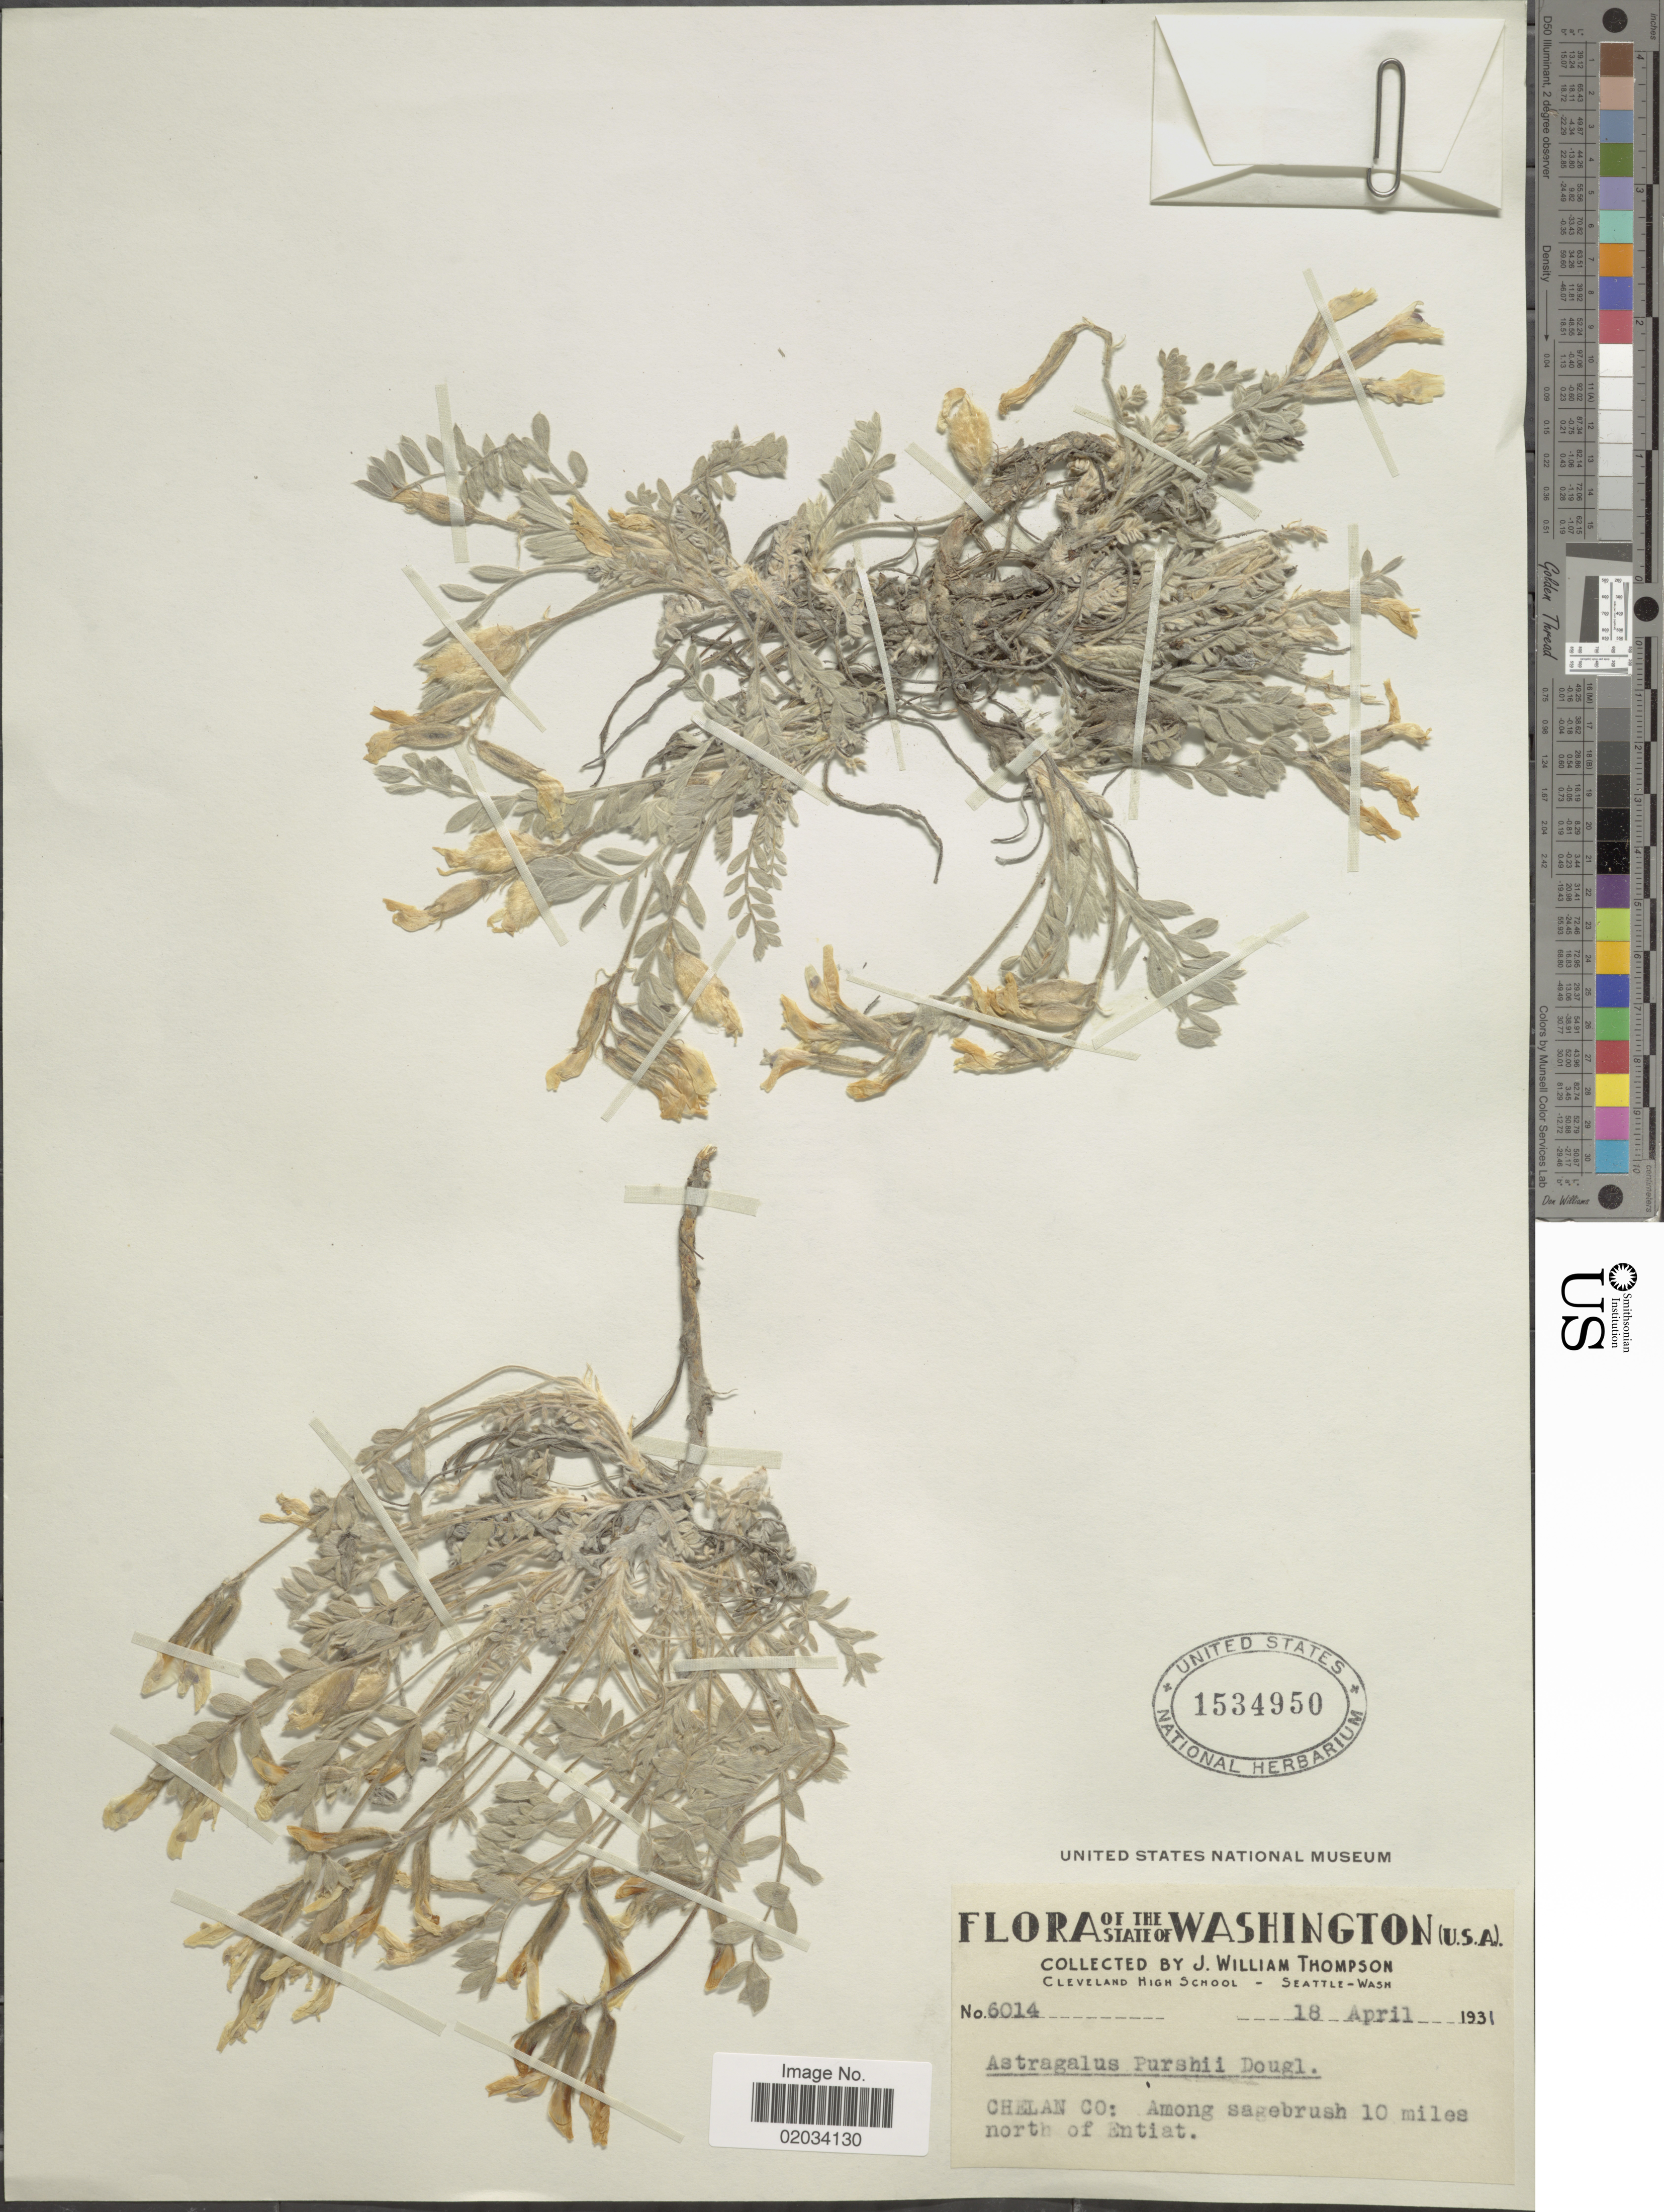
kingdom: Plantae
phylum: Tracheophyta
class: Magnoliopsida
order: Fabales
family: Fabaceae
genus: Astragalus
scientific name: Astragalus purshii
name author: Douglas ex Hook.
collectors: J. W. Thompson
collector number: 6014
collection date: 1931-04-18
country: United States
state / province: Washington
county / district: Chelan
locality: The State of Washington, Chelan Co: Among sagebrush 10 miles north of Entiat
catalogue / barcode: US 1534950